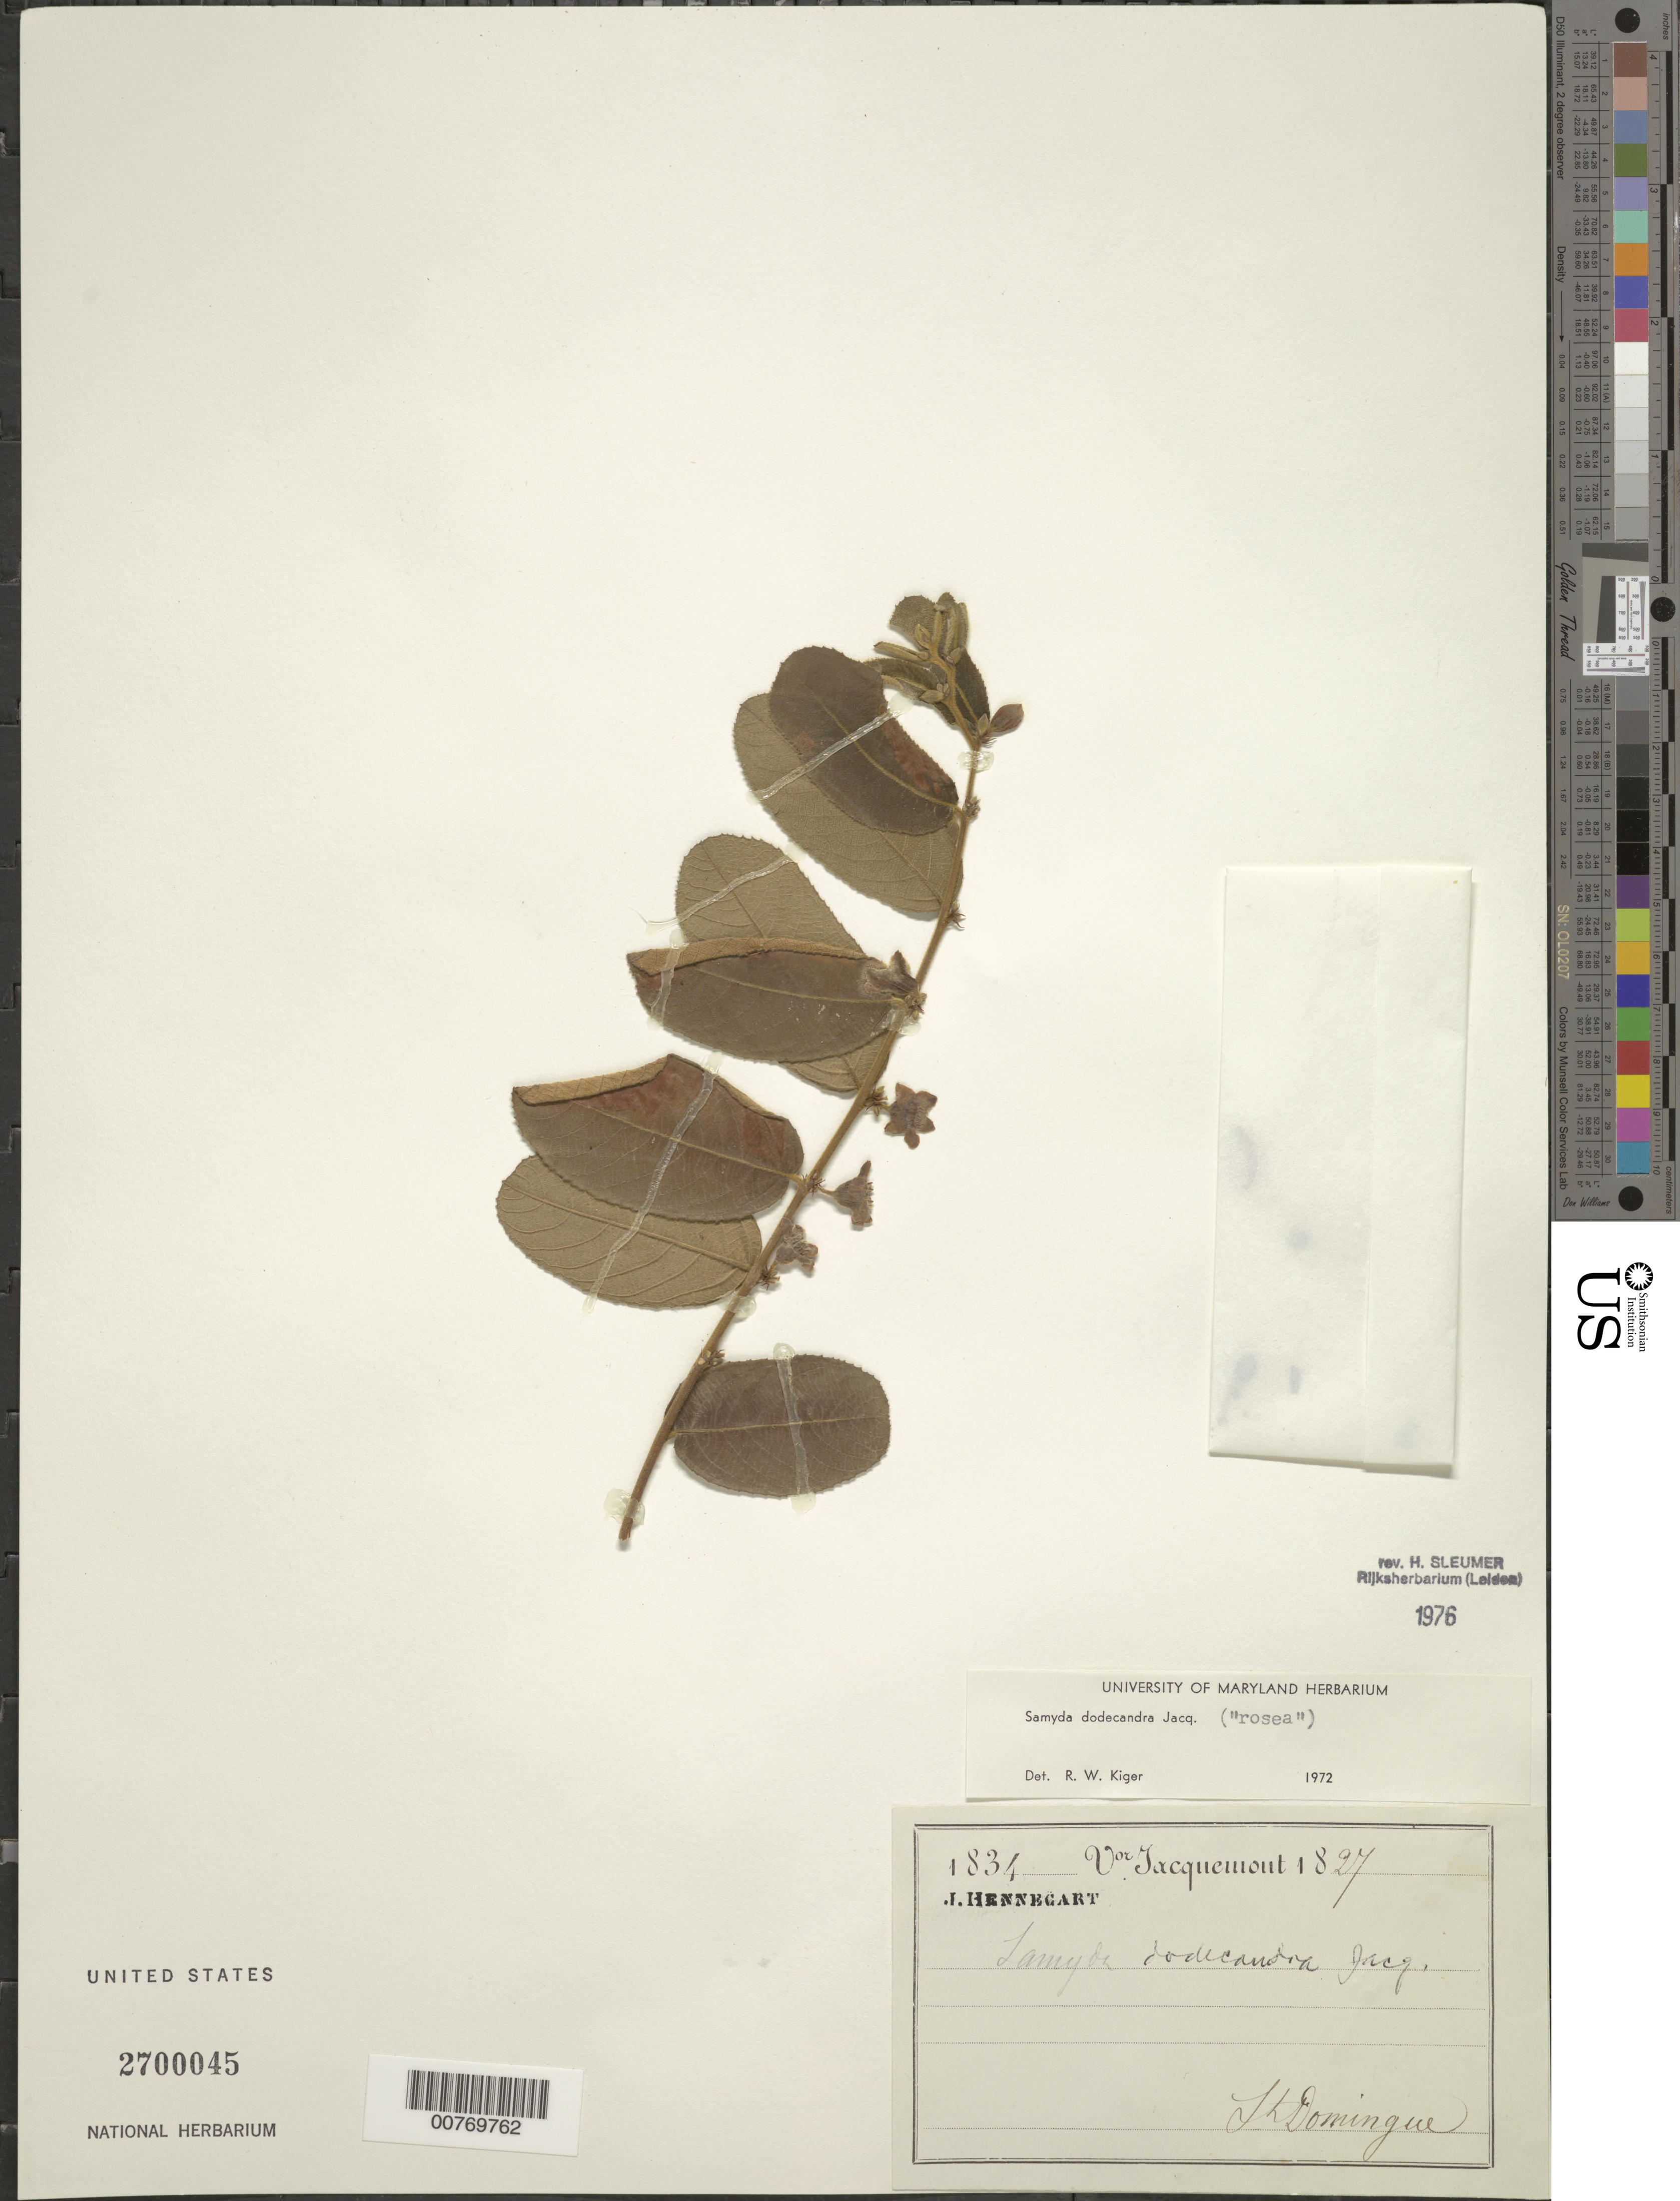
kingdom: Plantae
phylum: Tracheophyta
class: Magnoliopsida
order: Malpighiales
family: Salicaceae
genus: Casearia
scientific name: Casearia dodecandra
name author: (Jacq.) T. Samar. & M.H. Alford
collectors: J. Hennecart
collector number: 1834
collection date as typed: Mar 1827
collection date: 1827-03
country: Dominican Republic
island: Hispaniola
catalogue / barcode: US 2700045